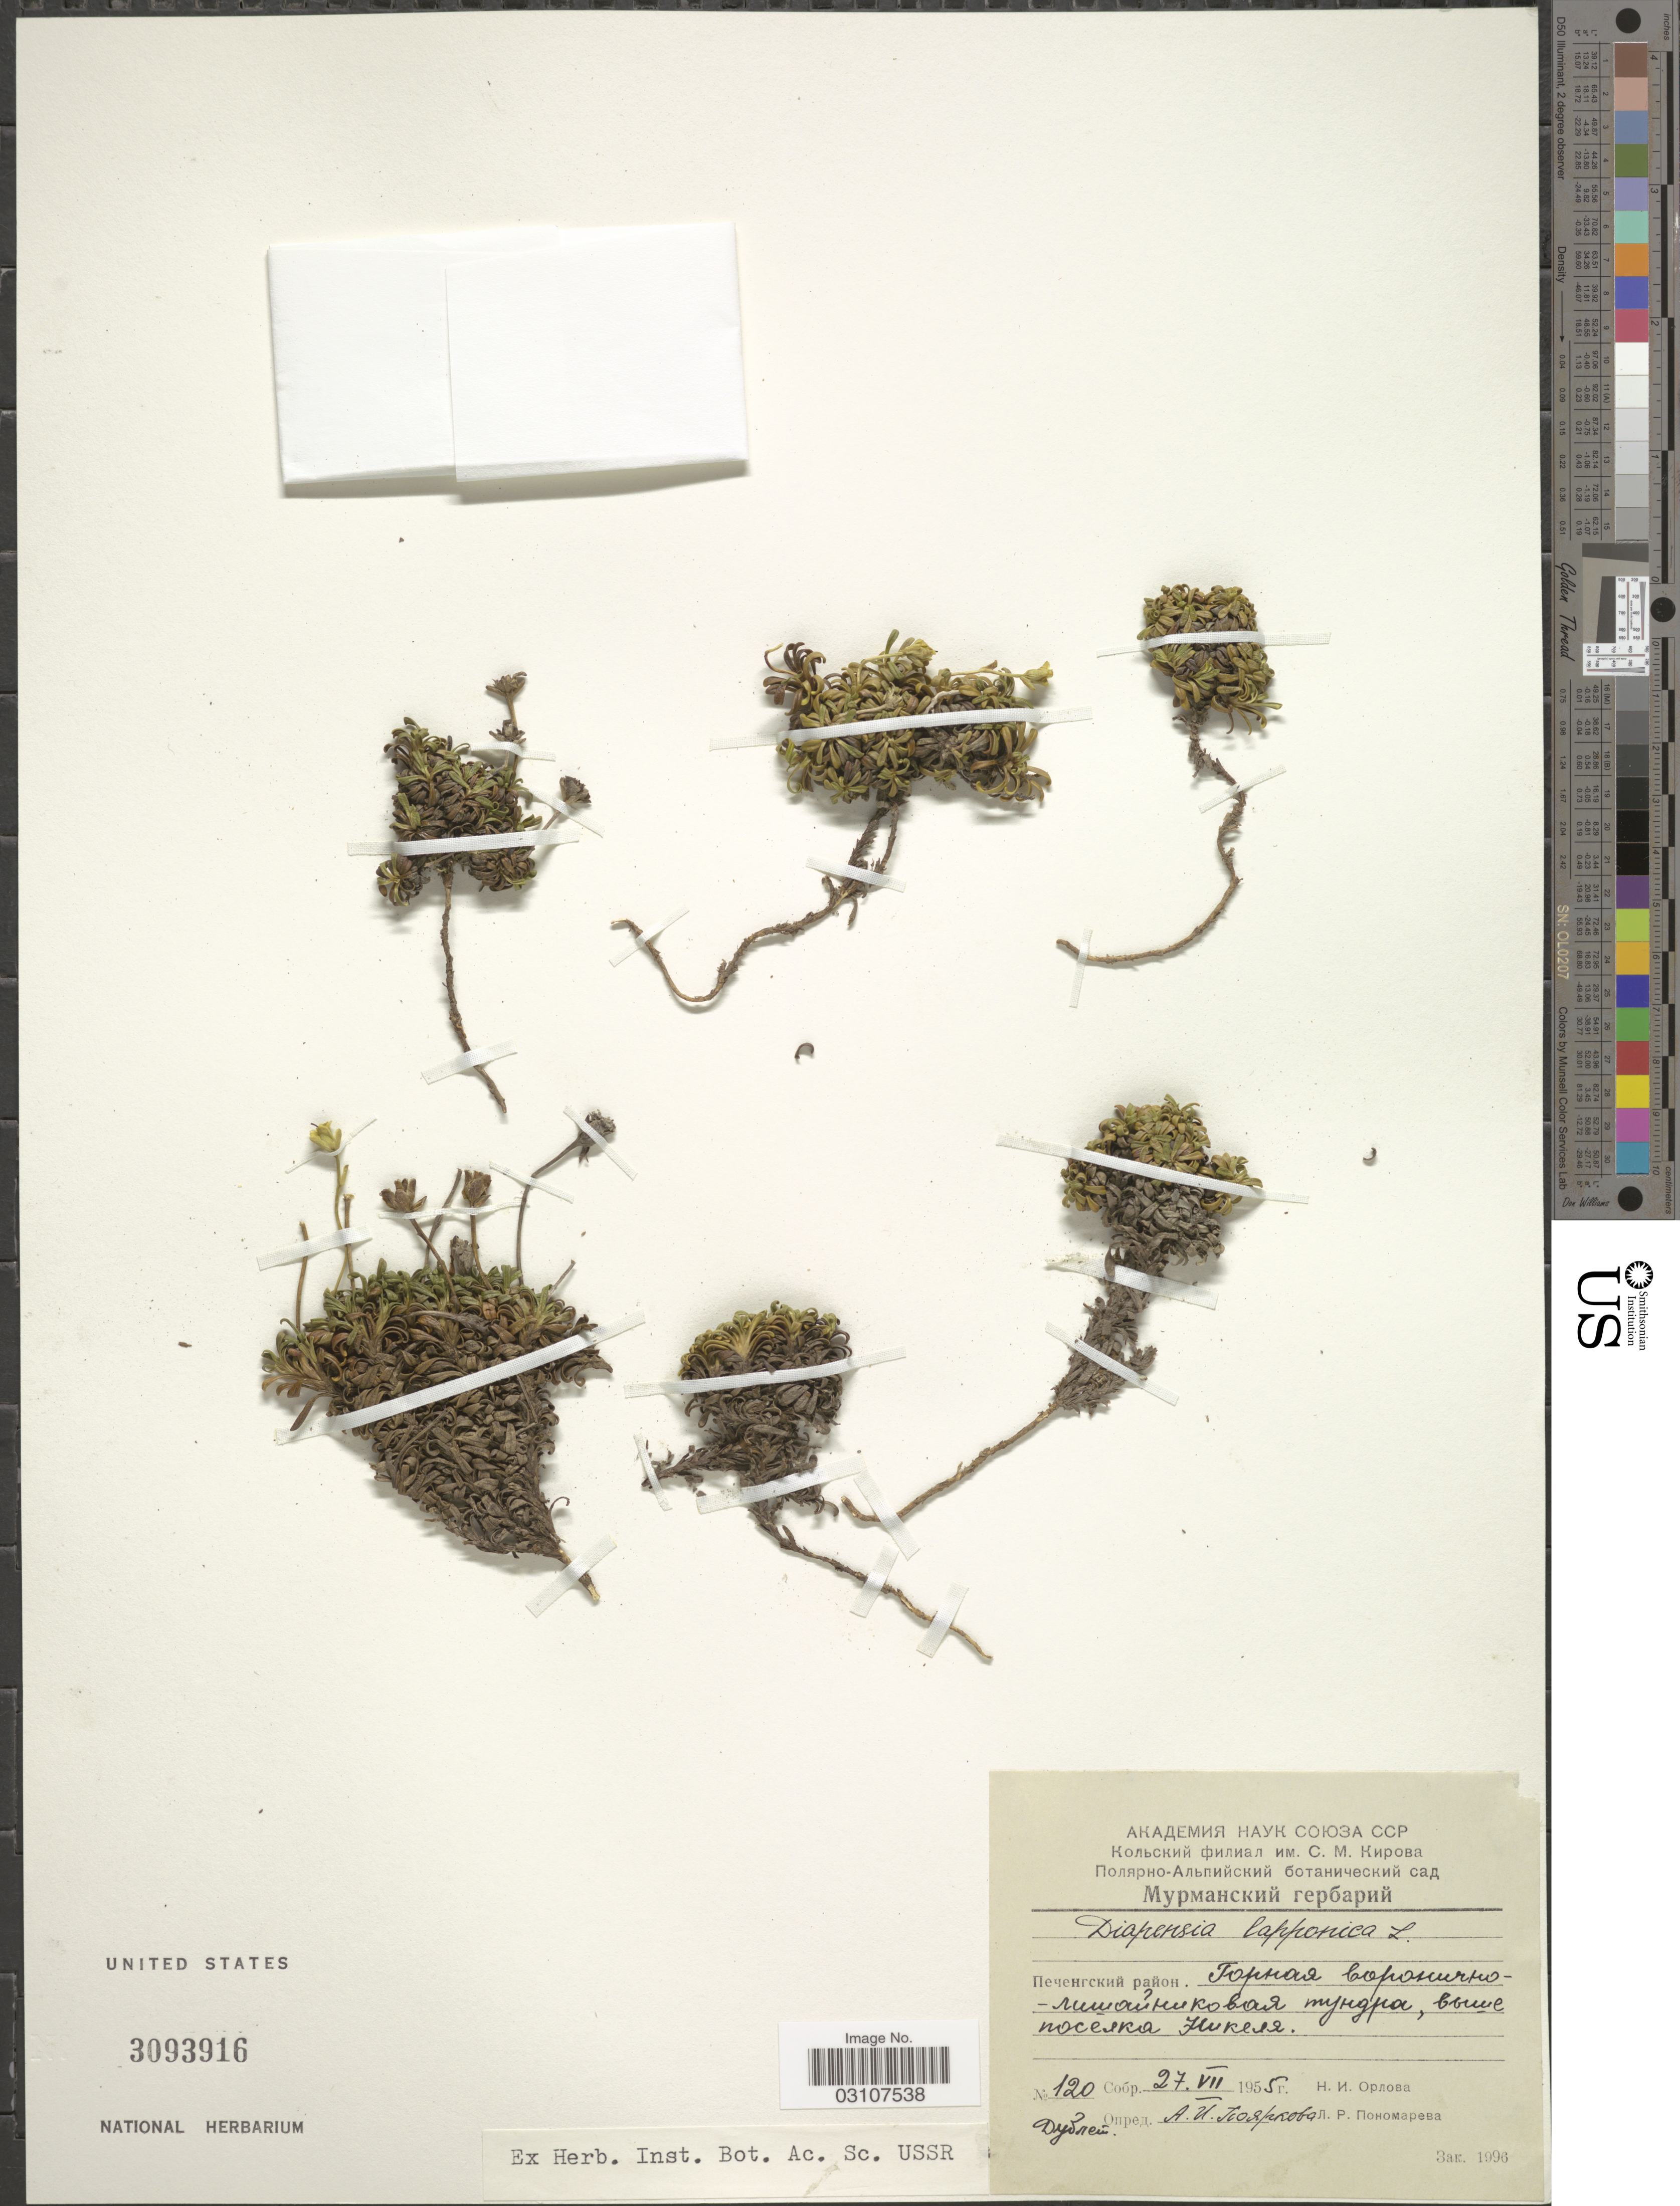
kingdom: Plantae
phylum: Tracheophyta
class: Magnoliopsida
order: Ericales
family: Diapensiaceae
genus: Diapensia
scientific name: Diapensia lapponica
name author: L.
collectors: N. Orlova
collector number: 120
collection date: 1955-07-27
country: Russian Federation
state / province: Murmansk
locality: Pechengskiy Rayon, village Nikkeli.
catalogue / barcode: US 3093916